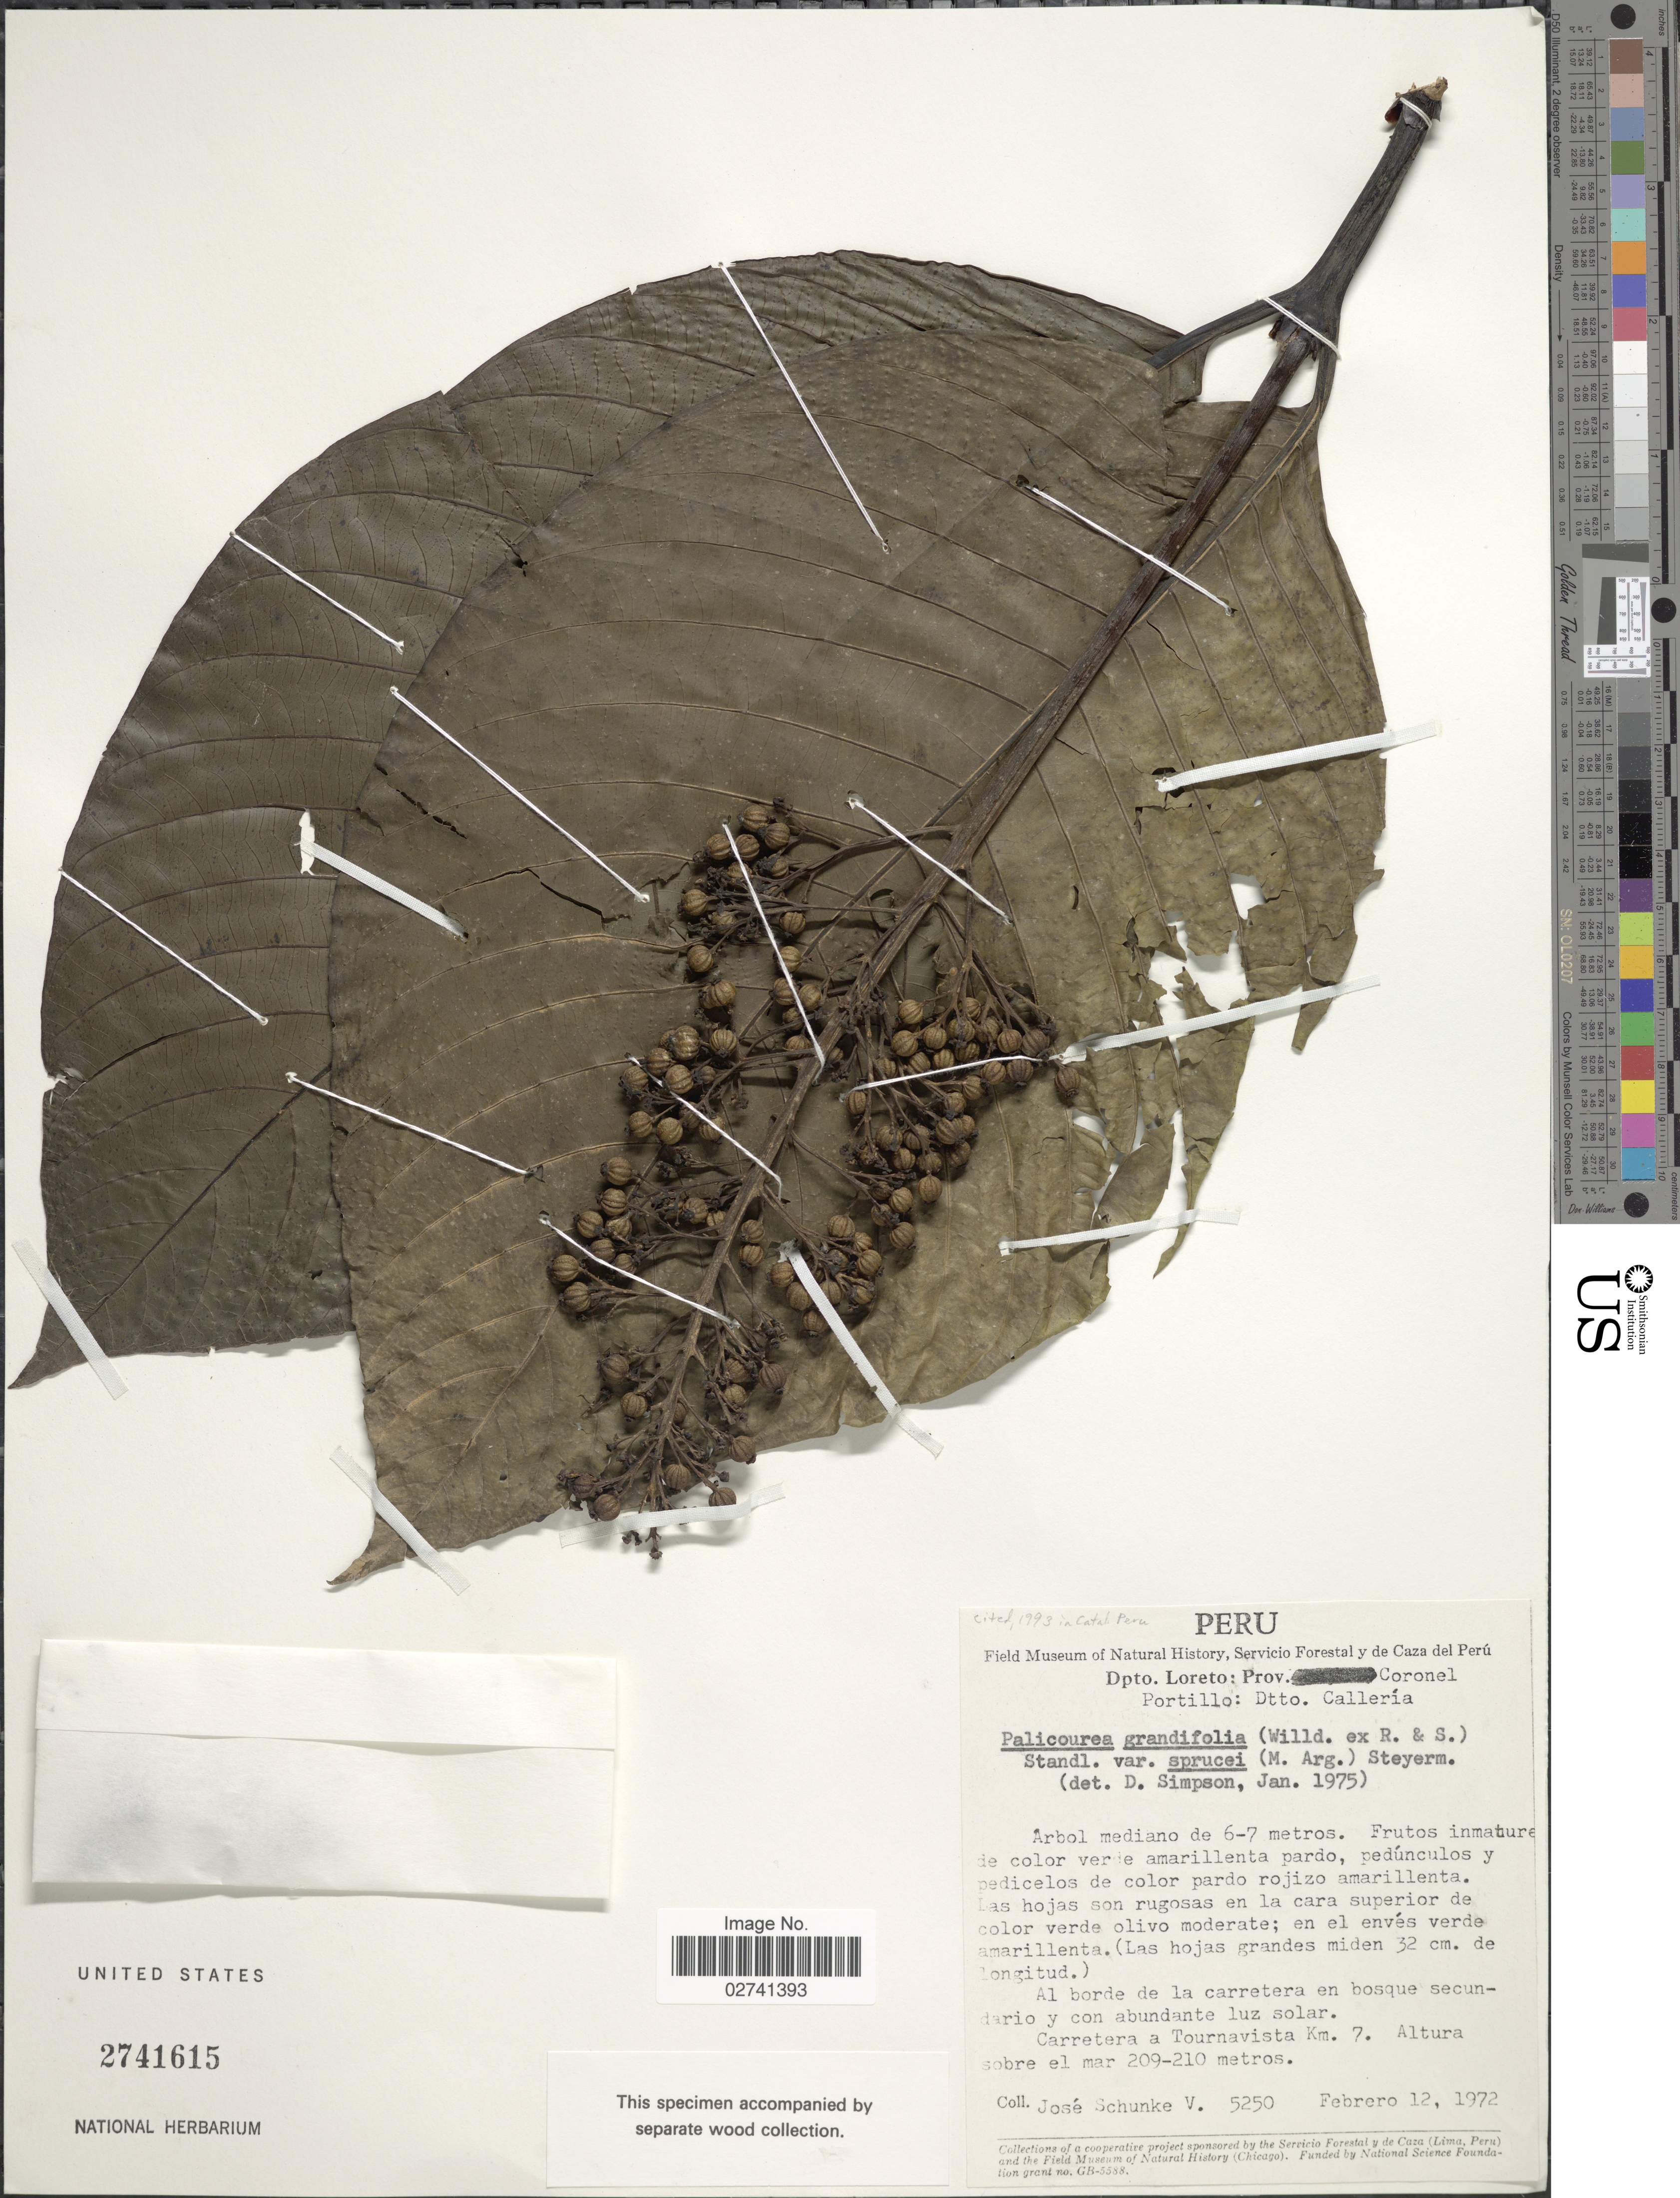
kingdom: Plantae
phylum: Tracheophyta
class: Magnoliopsida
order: Gentianales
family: Rubiaceae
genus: Palicourea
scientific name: Palicourea grandifolia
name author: (Willd. ex Rose & Schult.) Standl.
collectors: J. Schunke Vigo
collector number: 5250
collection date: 1972-02-12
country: Peru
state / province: Loreto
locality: Prov. Coronel Portillo: Dtto. Calleria. Carretera a Tournavista Km. 7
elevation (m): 209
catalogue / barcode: US 2741615